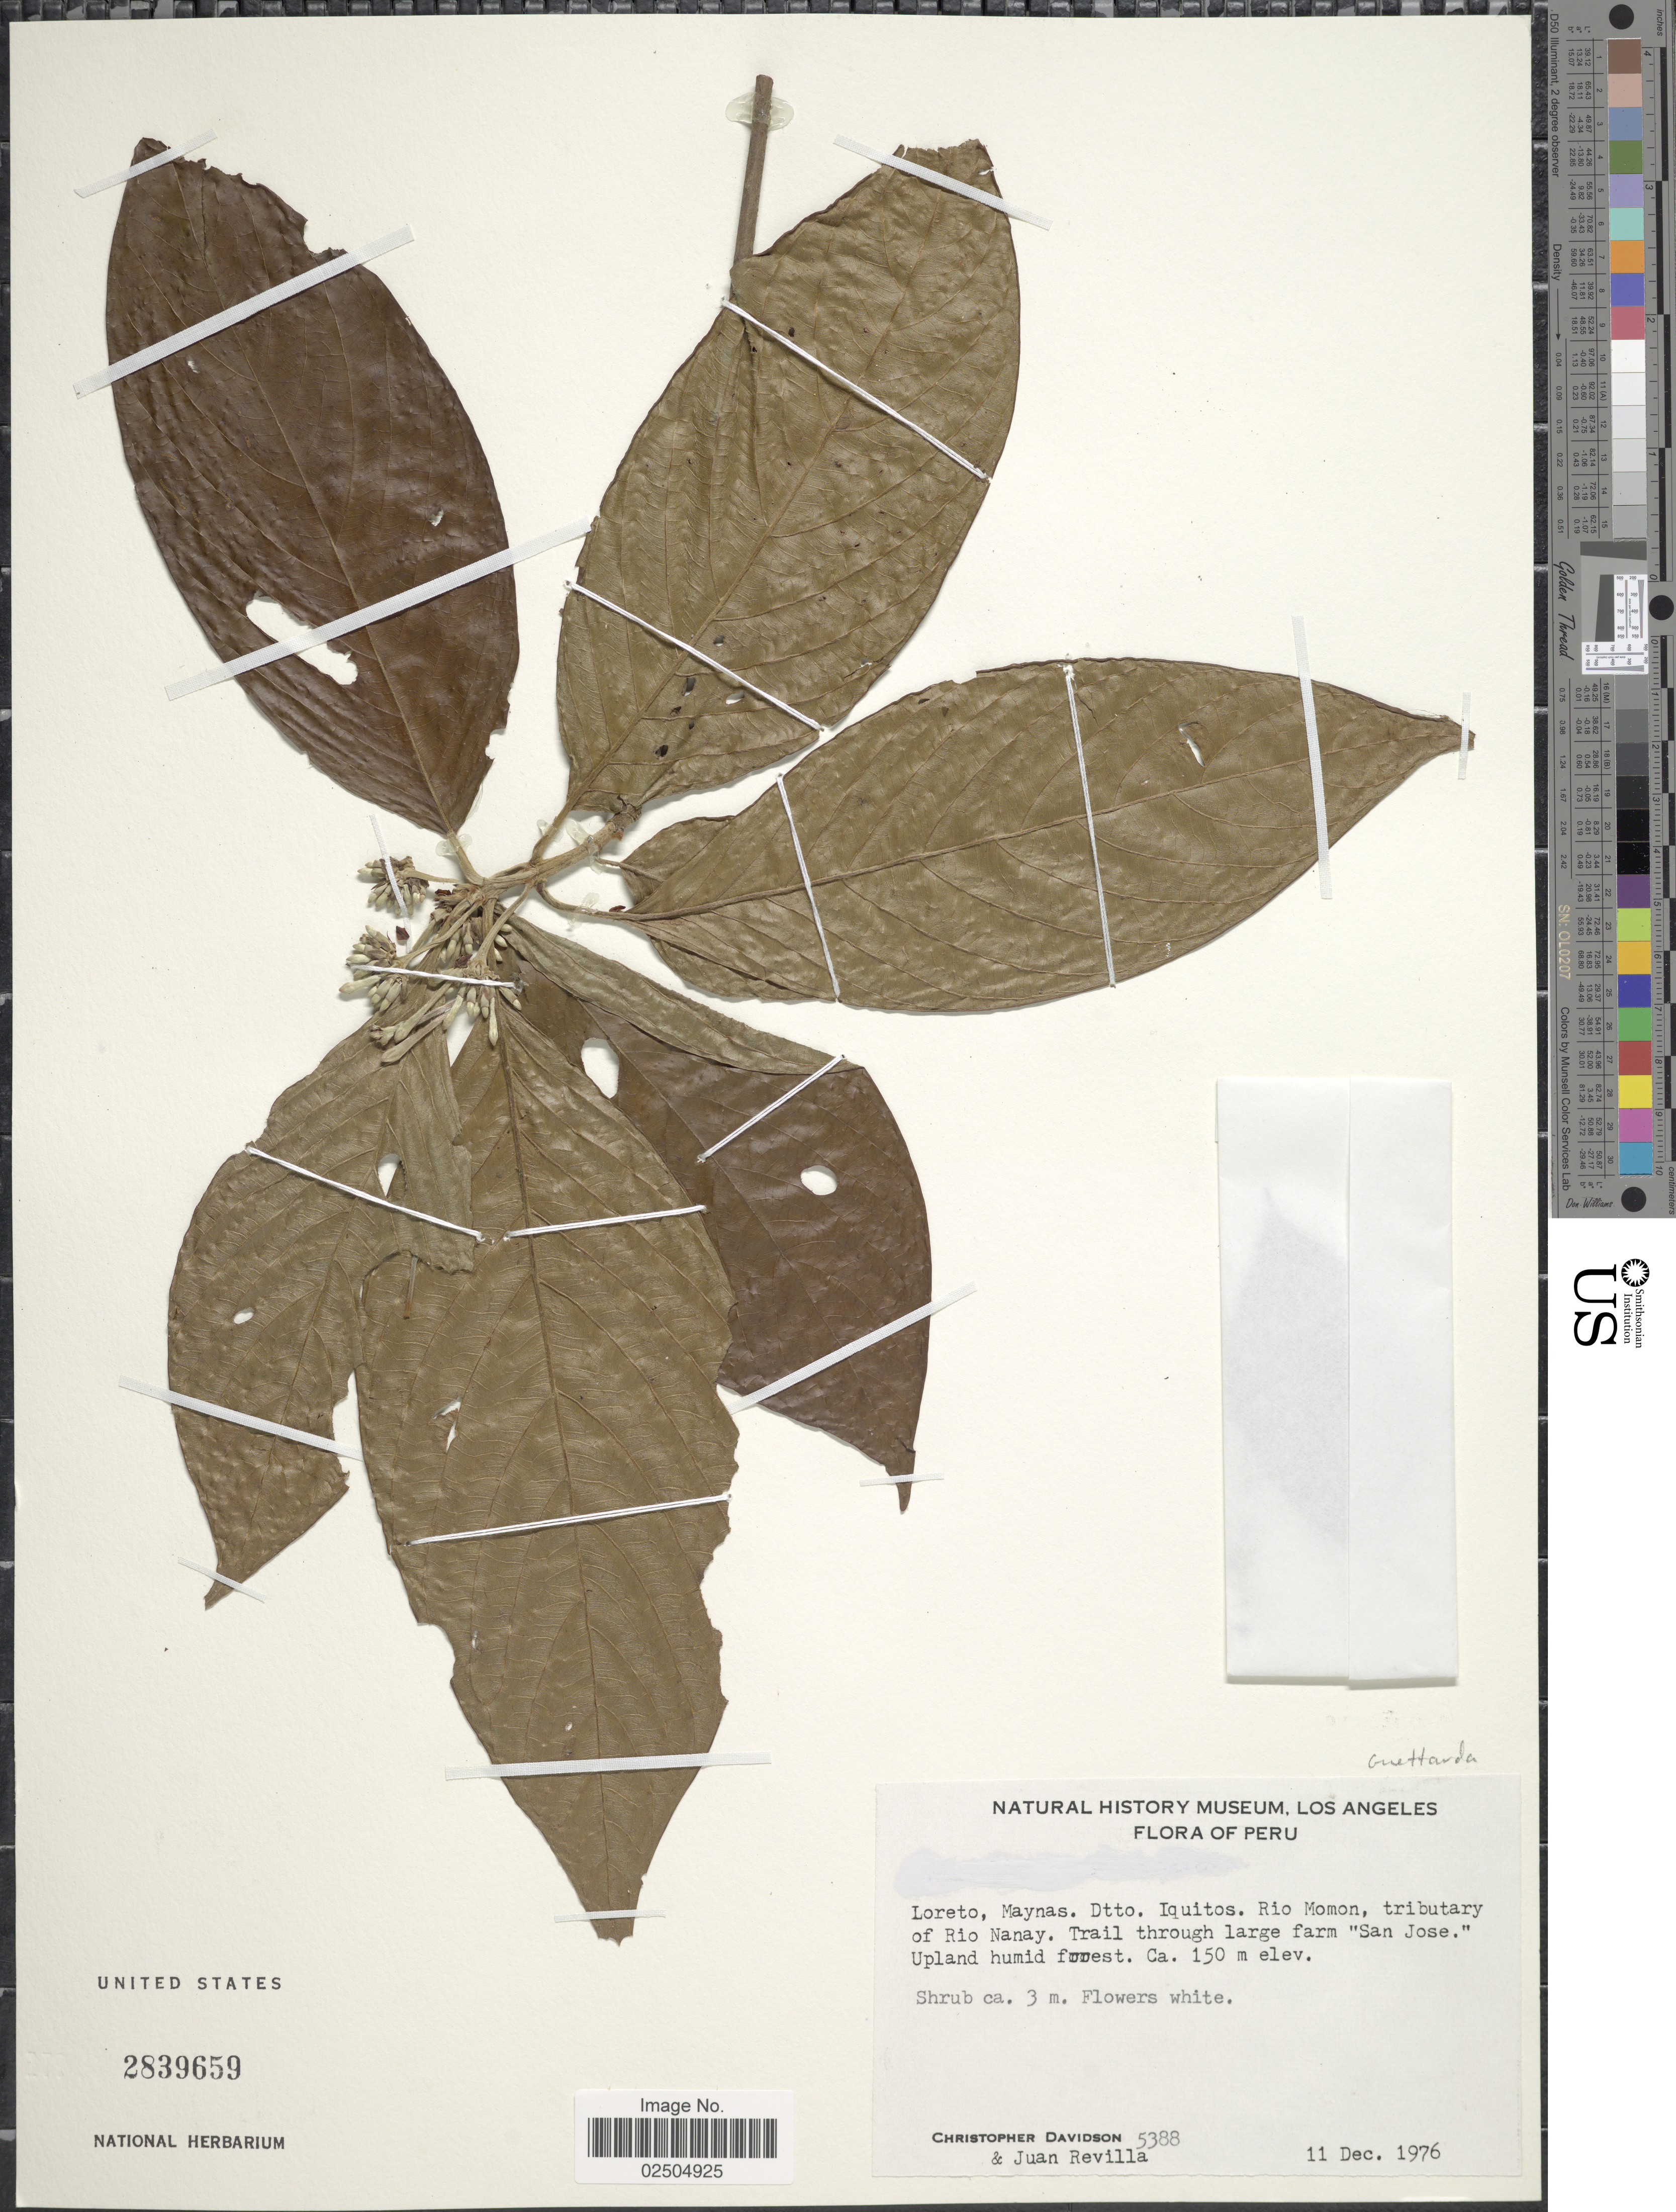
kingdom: Plantae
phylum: Tracheophyta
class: Magnoliopsida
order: Gentianales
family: Rubiaceae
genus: Guettarda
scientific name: Guettarda sp.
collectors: C. Davidson & J. Revilla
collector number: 5388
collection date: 1976-12-11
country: Peru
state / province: Loreto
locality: Loreto, Maynas, Dtto. Iquitos, Rio Momon, tributary of Rio Nanay, Trail through large farm San Jose, Upland humid forest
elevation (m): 150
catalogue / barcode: US 2839659